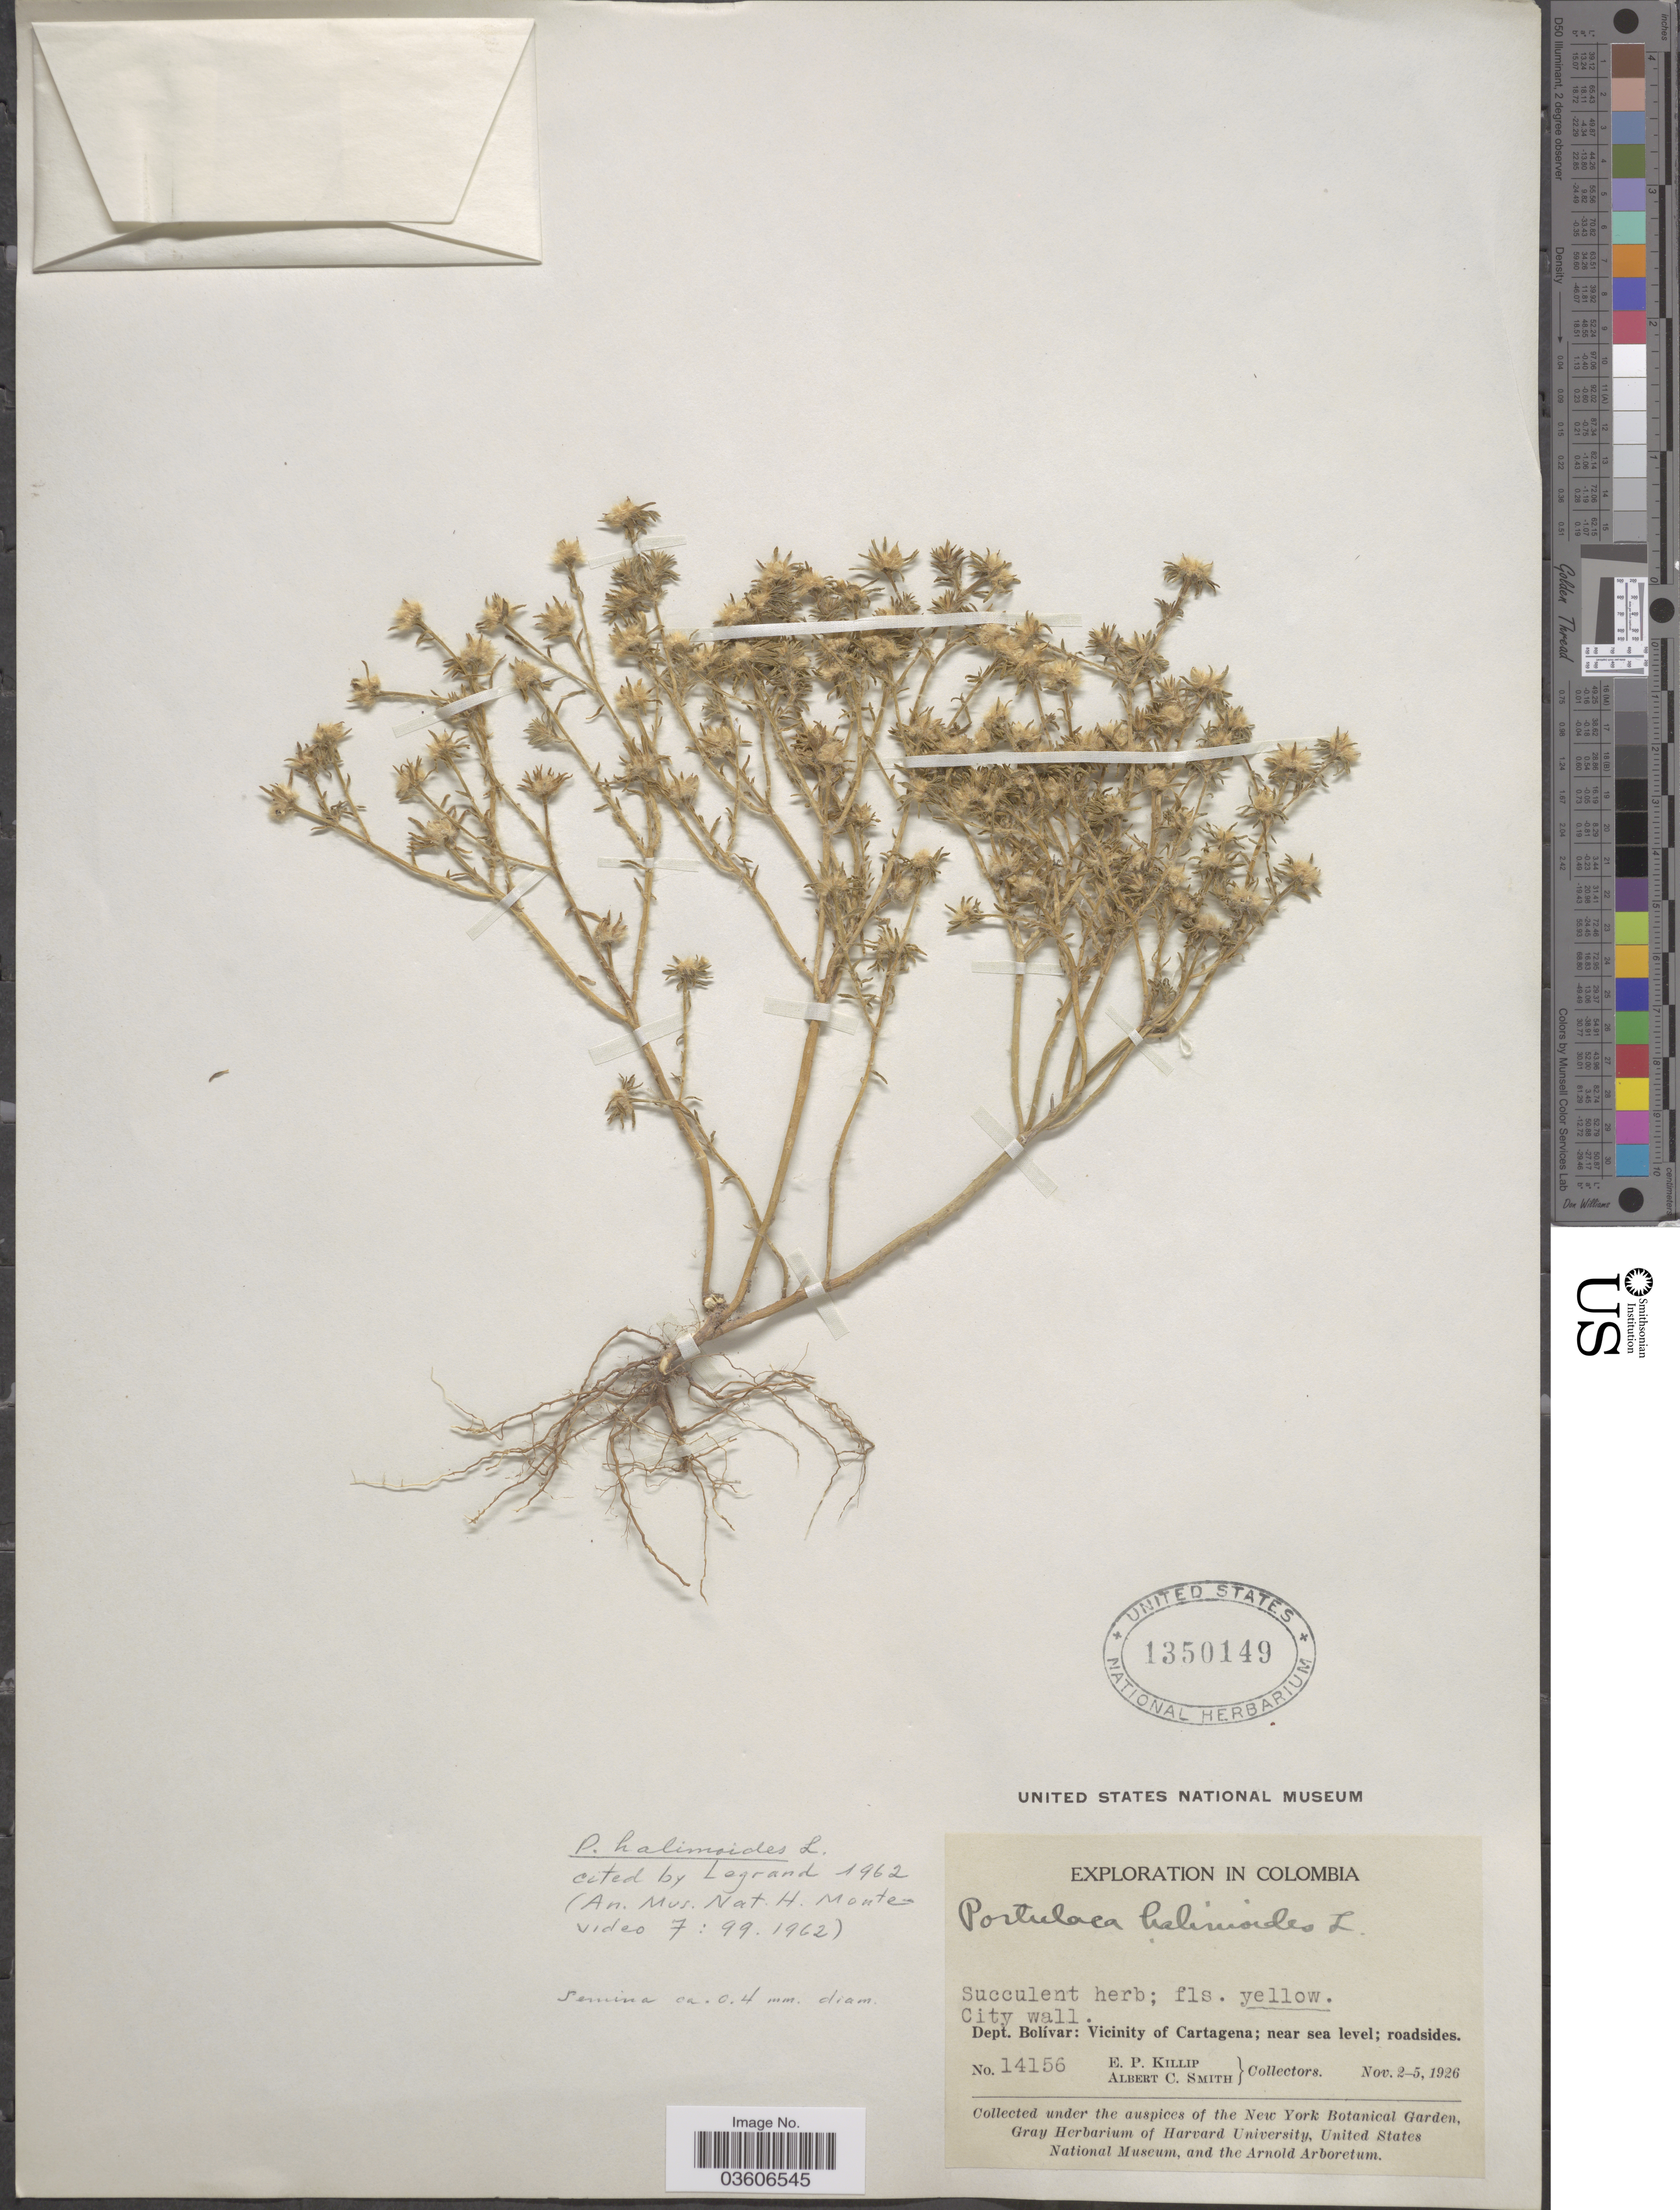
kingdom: Plantae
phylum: Tracheophyta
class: Magnoliopsida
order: Caryophyllales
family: Portulacaceae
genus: Portulaca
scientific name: Portulaca halimoides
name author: L.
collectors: E. P. Killip & A. C. Smith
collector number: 14156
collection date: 1926-11-02/1926-11-05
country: Colombia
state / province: Bolívar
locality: City wall. Dept. Bolívar: Vicinity of Cartagena.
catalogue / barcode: US 1350149